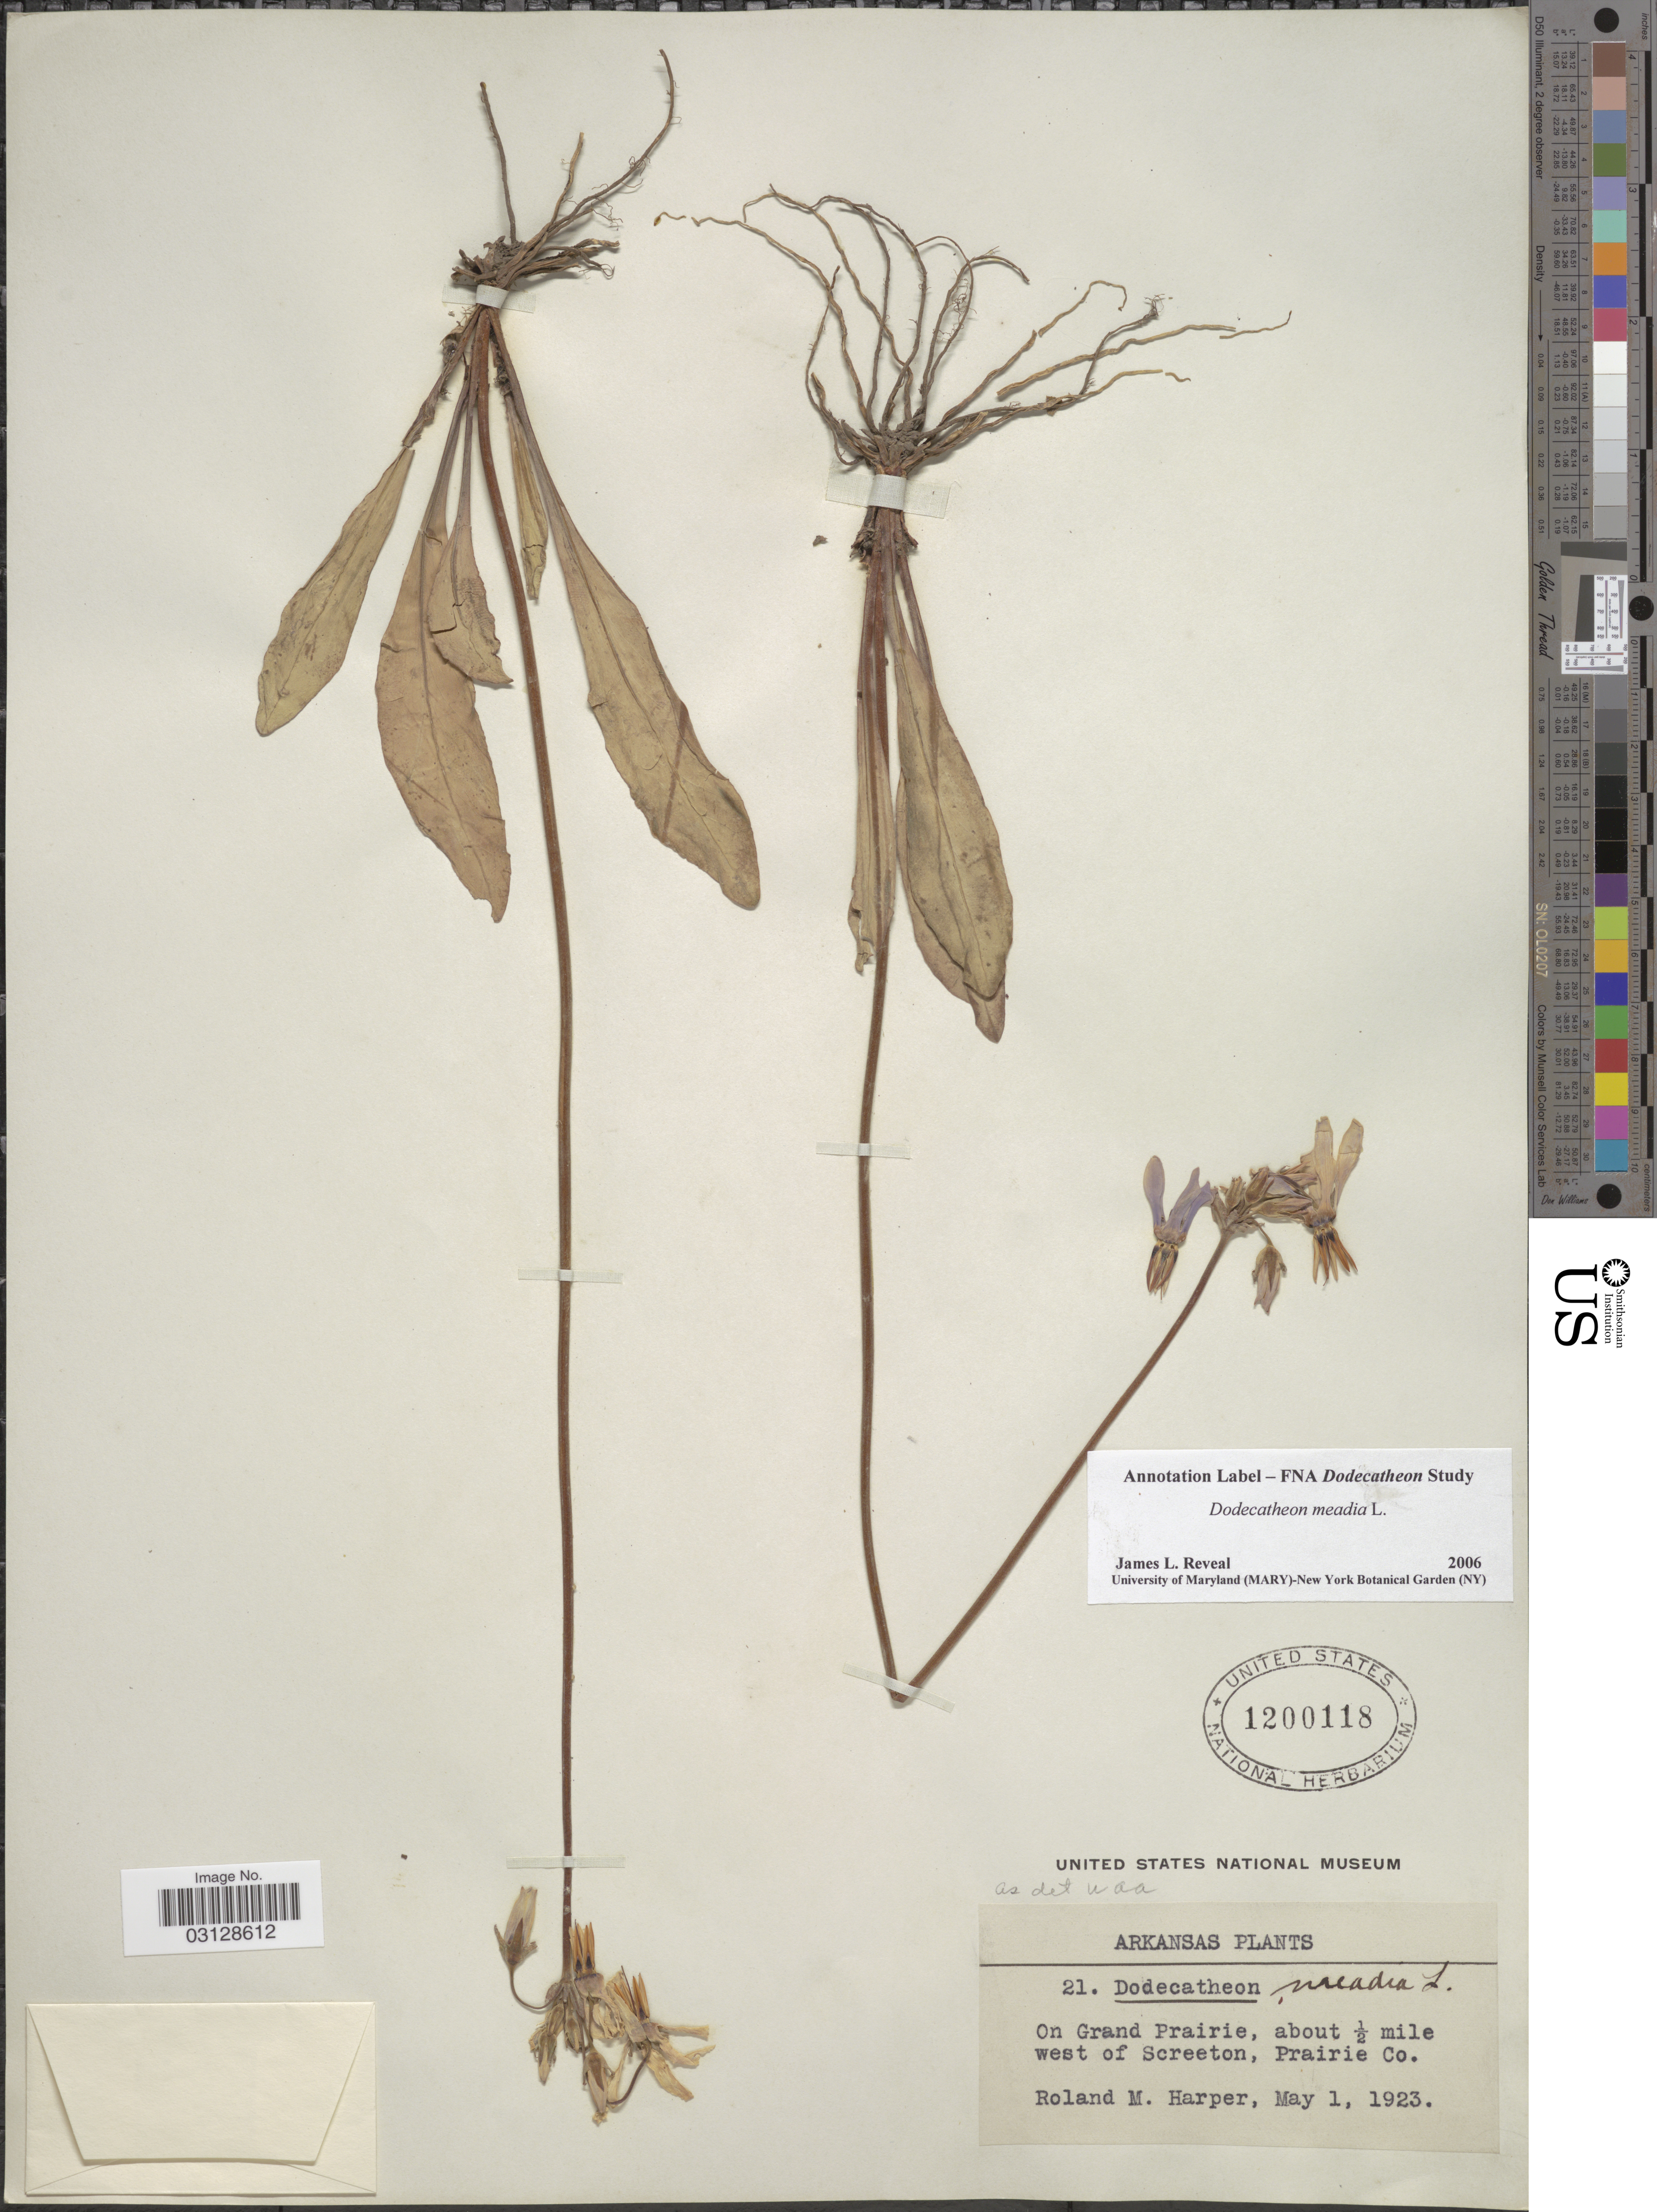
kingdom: Plantae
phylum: Tracheophyta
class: Magnoliopsida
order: Ericales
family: Primulaceae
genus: Dodecatheon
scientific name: Dodecatheon meadia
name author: L.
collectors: R. M. Harper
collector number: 21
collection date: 1923-05-01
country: United States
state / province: Arkansas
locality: On Grand Prairie, about ½ mile west of Screeton, Prairie Co.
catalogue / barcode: US 1200118